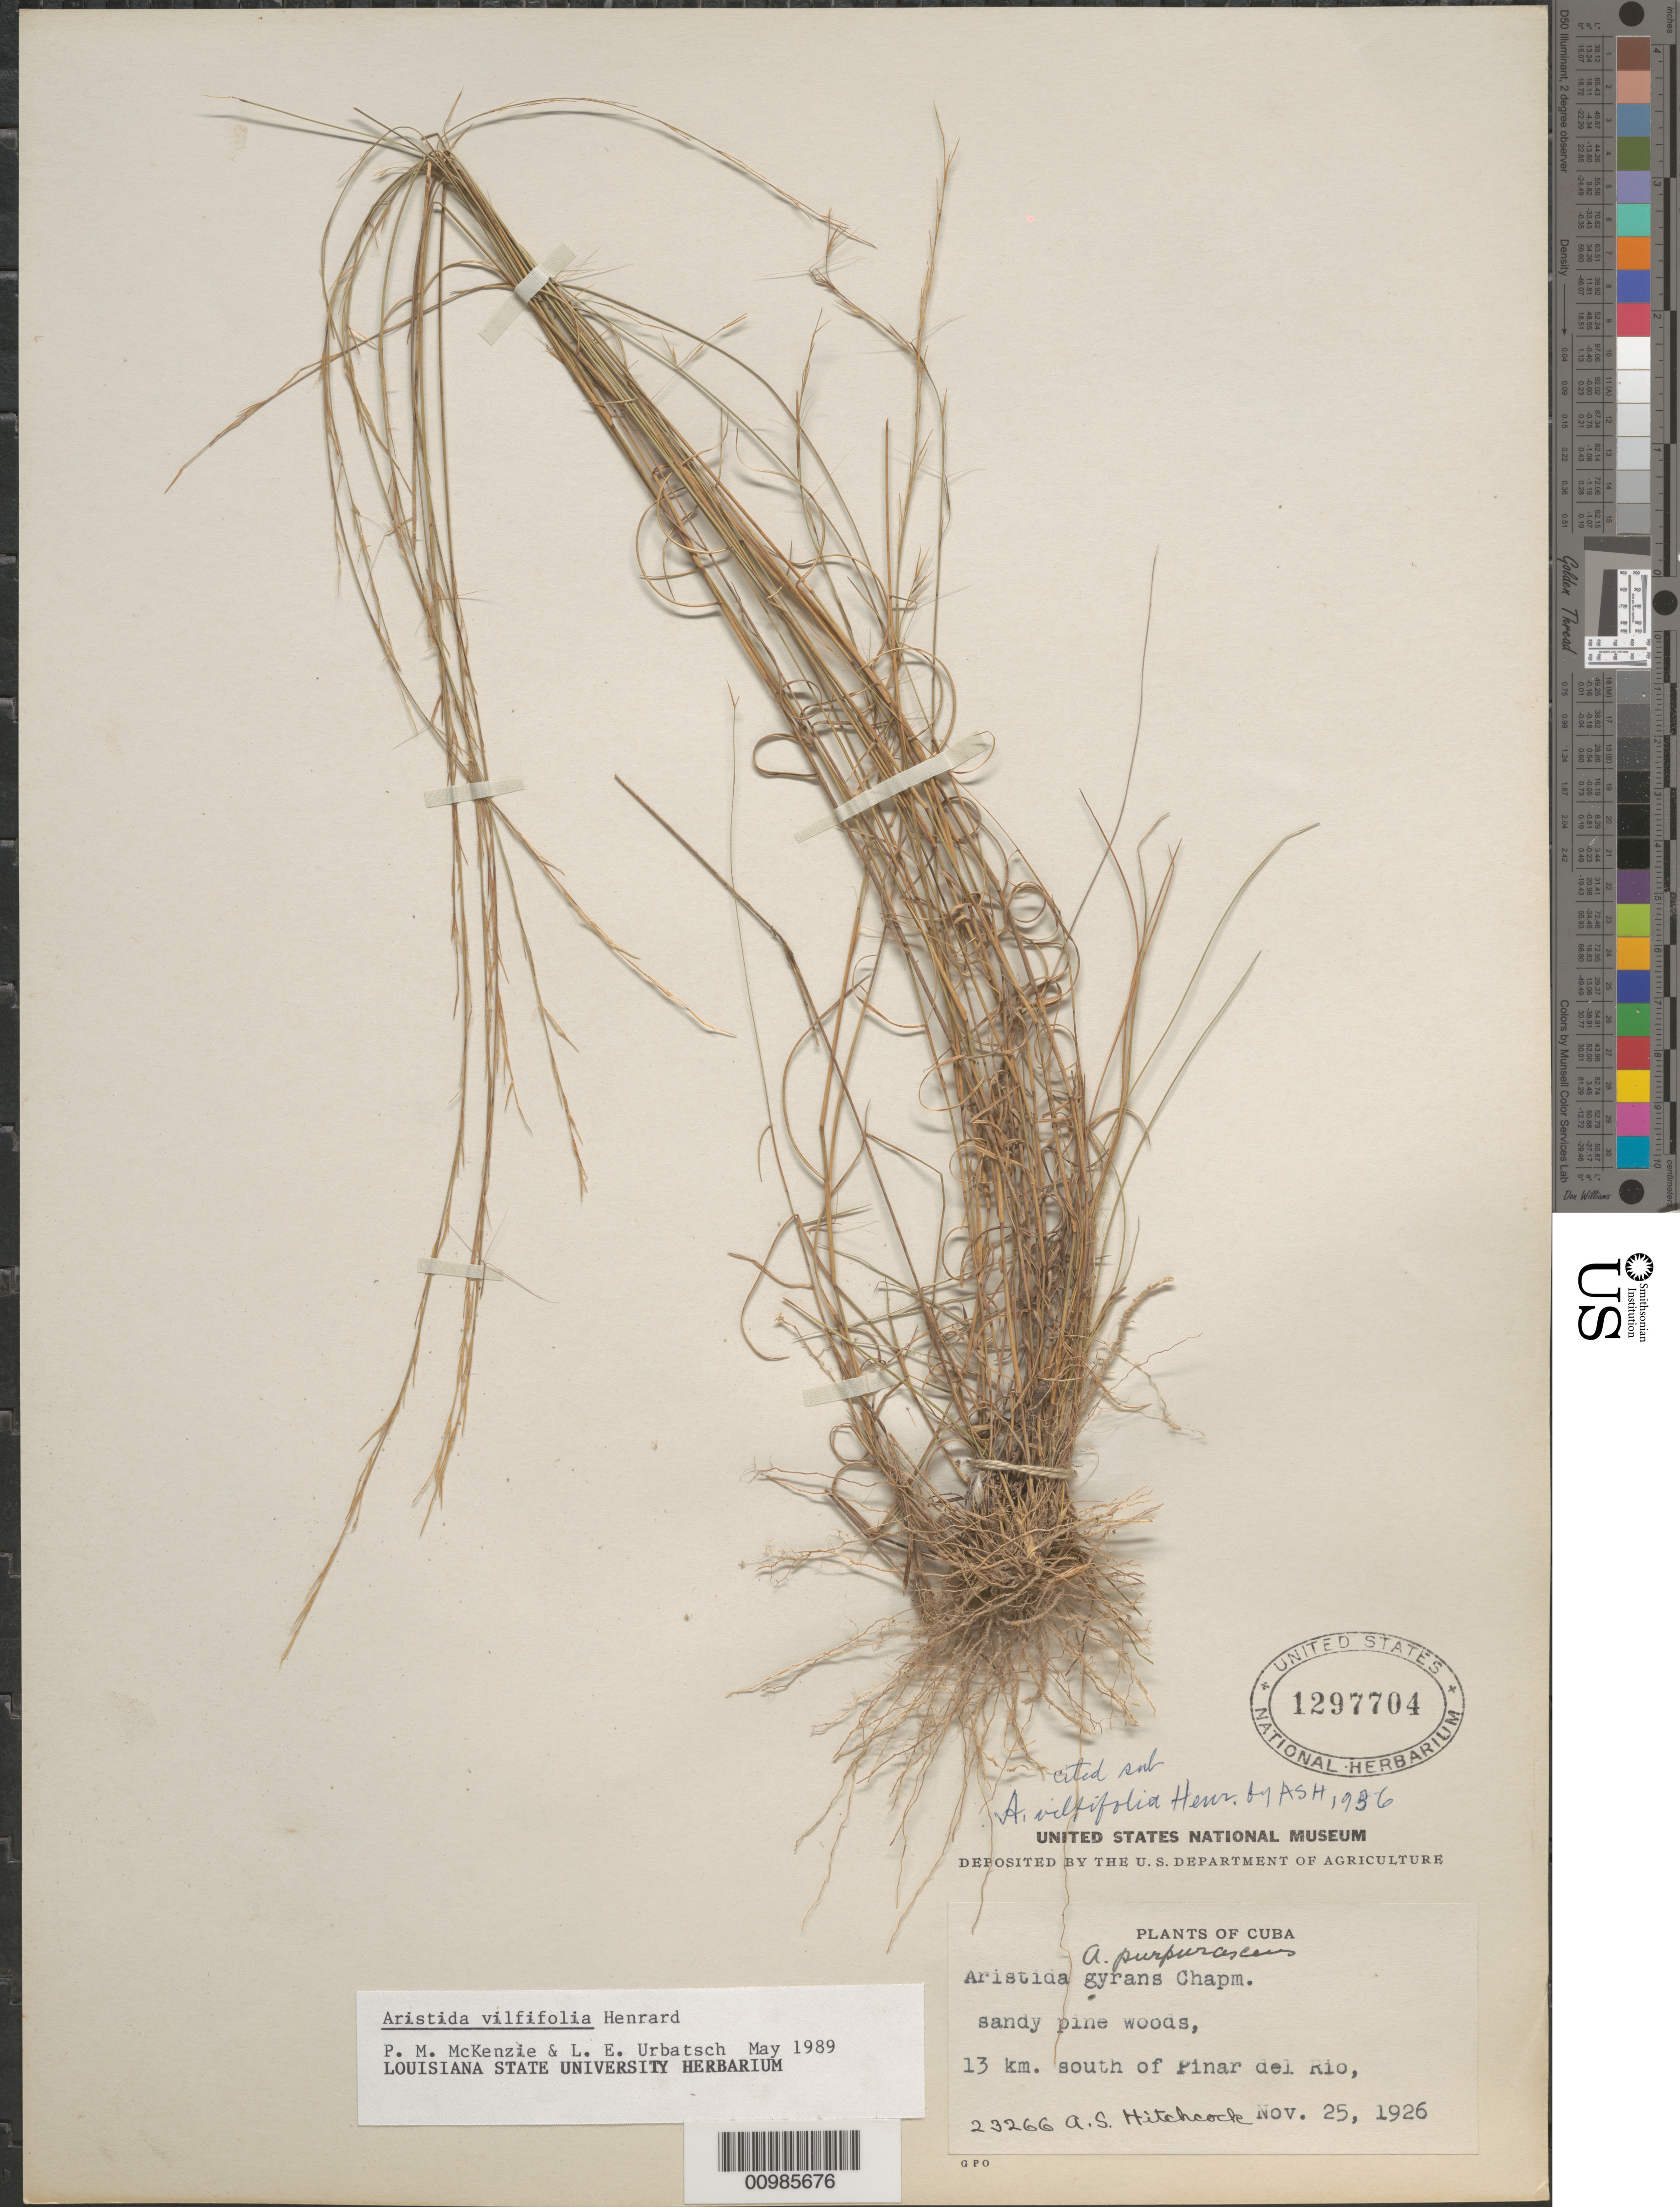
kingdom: Plantae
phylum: Tracheophyta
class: Liliopsida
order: Poales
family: Poaceae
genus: Aristida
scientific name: Aristida vilfifolia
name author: Henr.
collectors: A. S. Hitchcock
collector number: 23266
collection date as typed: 25 Nov 1926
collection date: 1926-11-25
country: Cuba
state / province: Pinar del Rio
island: Cuba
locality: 13 km south of Pinar del Rio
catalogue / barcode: US 1297704